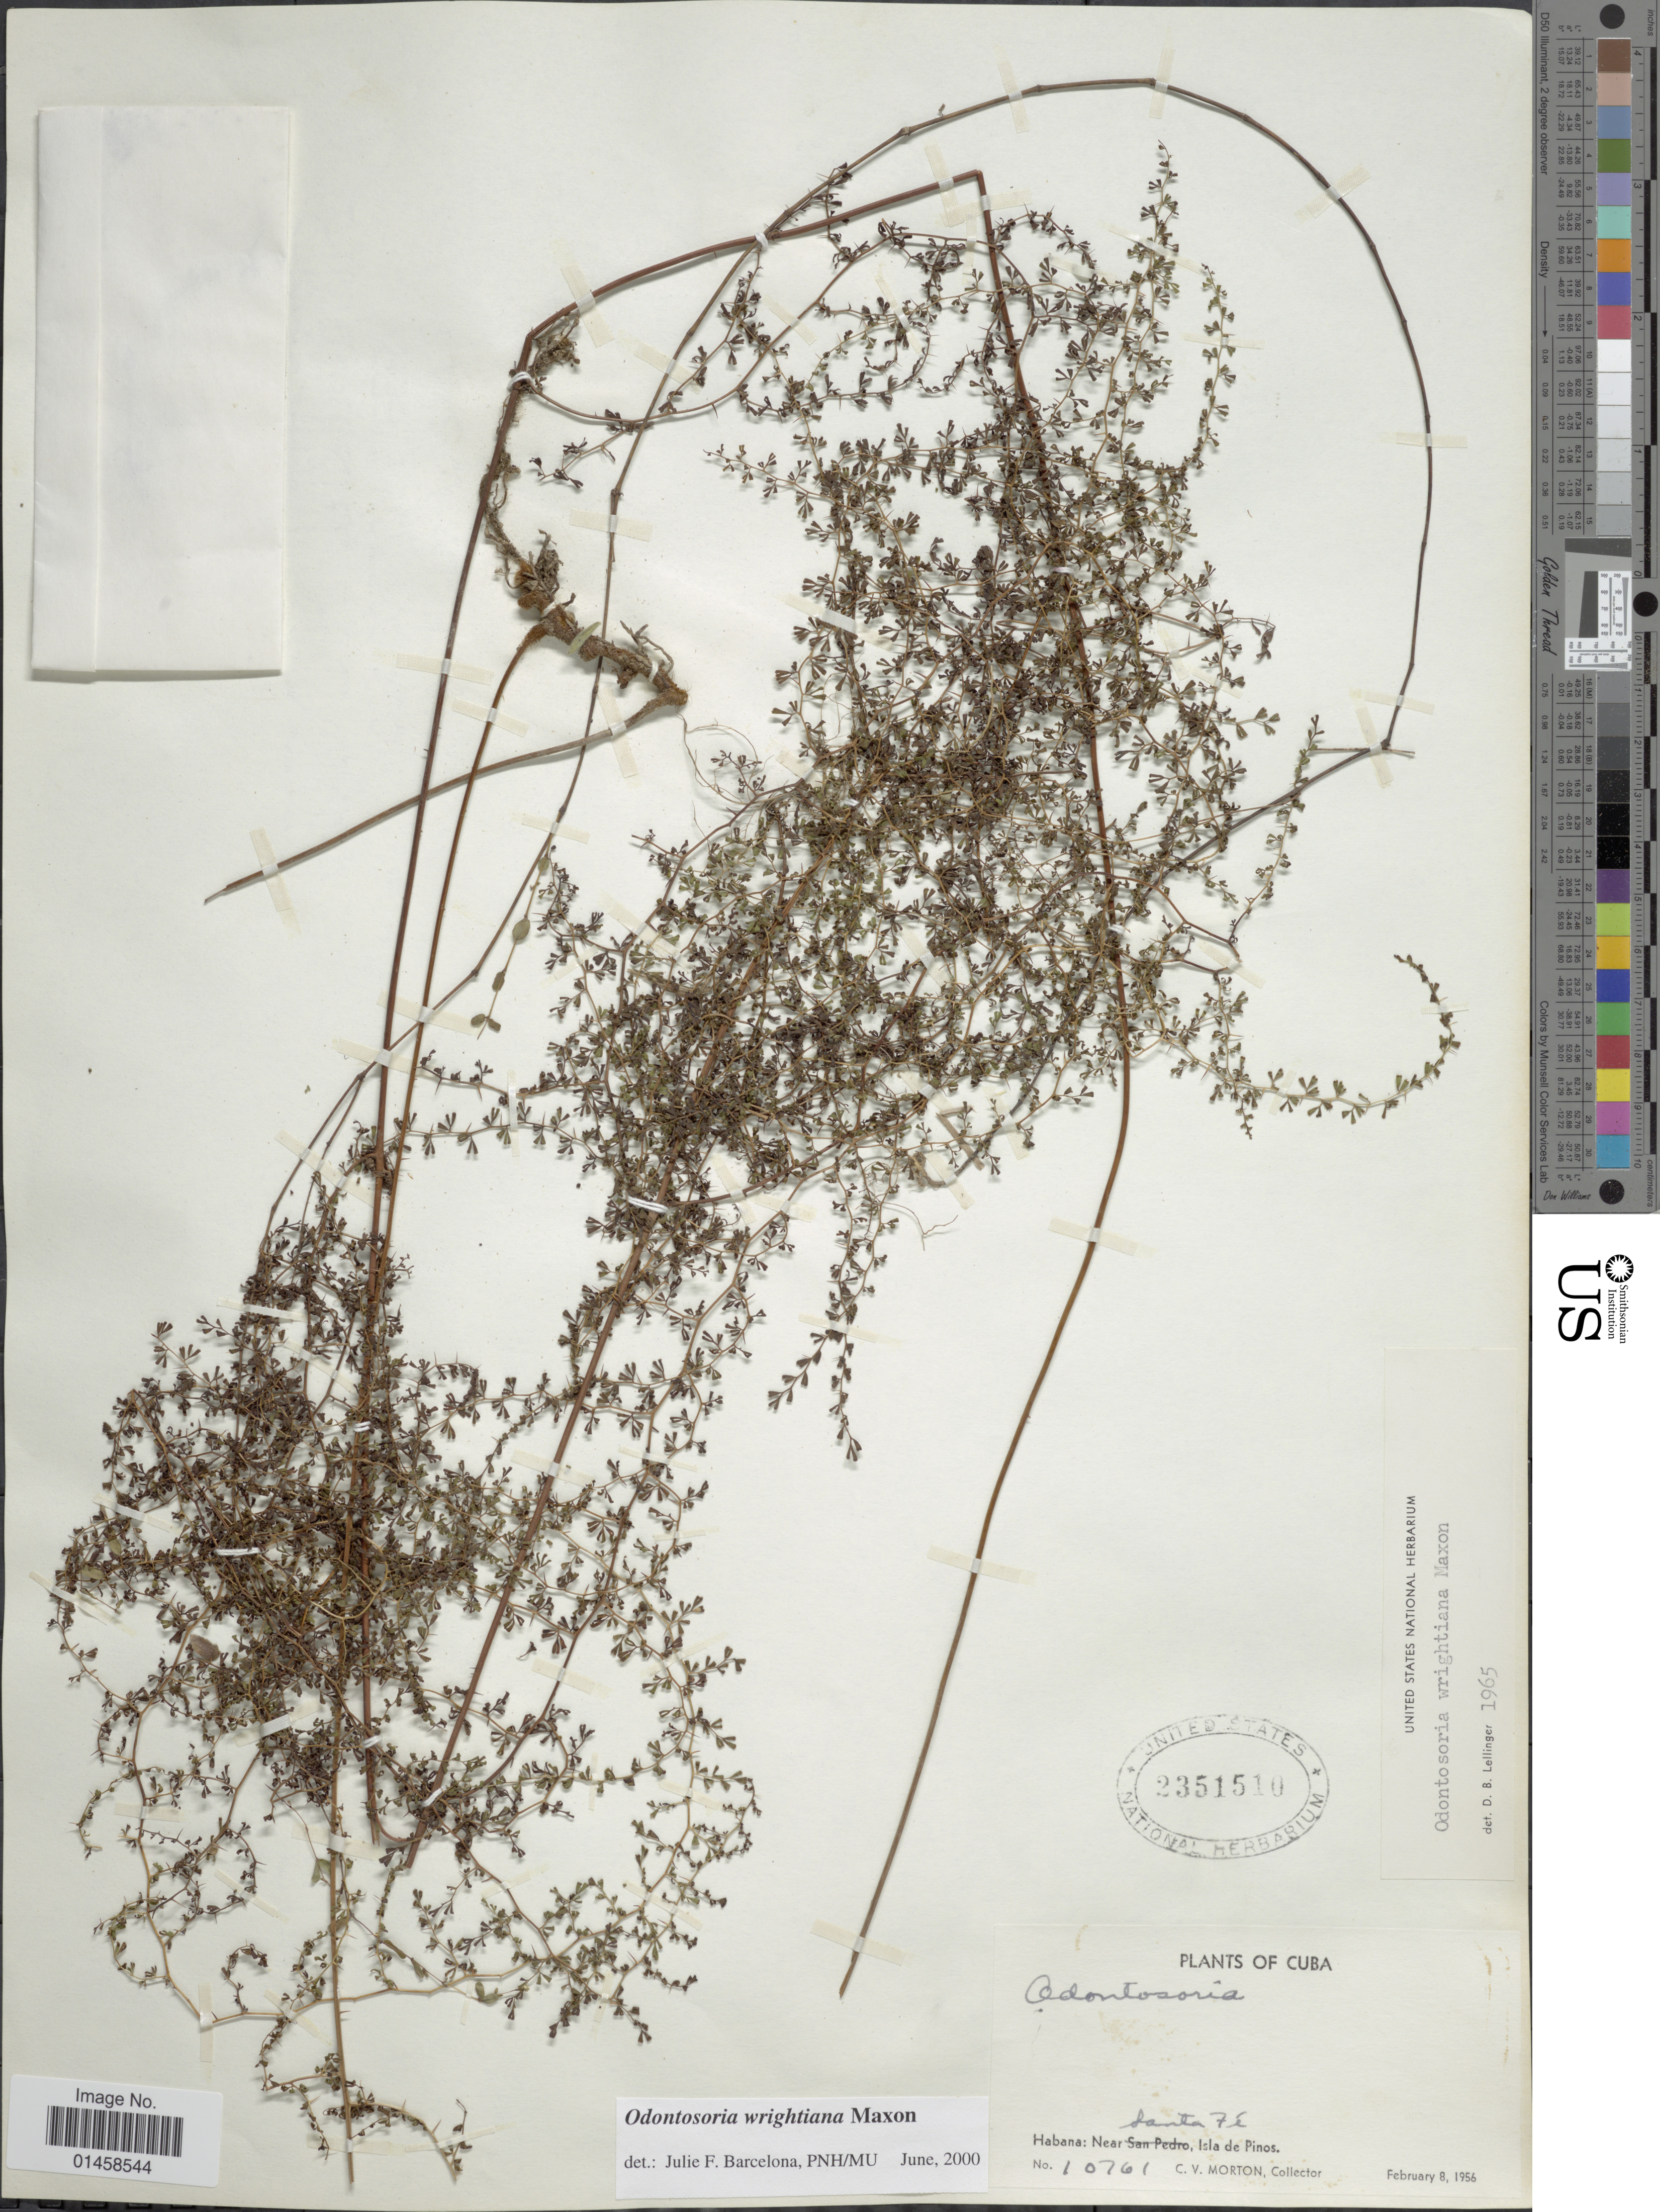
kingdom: Plantae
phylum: Tracheophyta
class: Polypodiopsida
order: Polypodiales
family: Lindsaeaceae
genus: Odontosoria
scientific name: Odontosoria wrightiana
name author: Maxon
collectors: C. V. Morton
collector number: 10761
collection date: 1956-02-08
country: Cuba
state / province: Isla de la Juventud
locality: Habana: Near Santa Fé, Isla de Pinos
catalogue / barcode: US 2351510